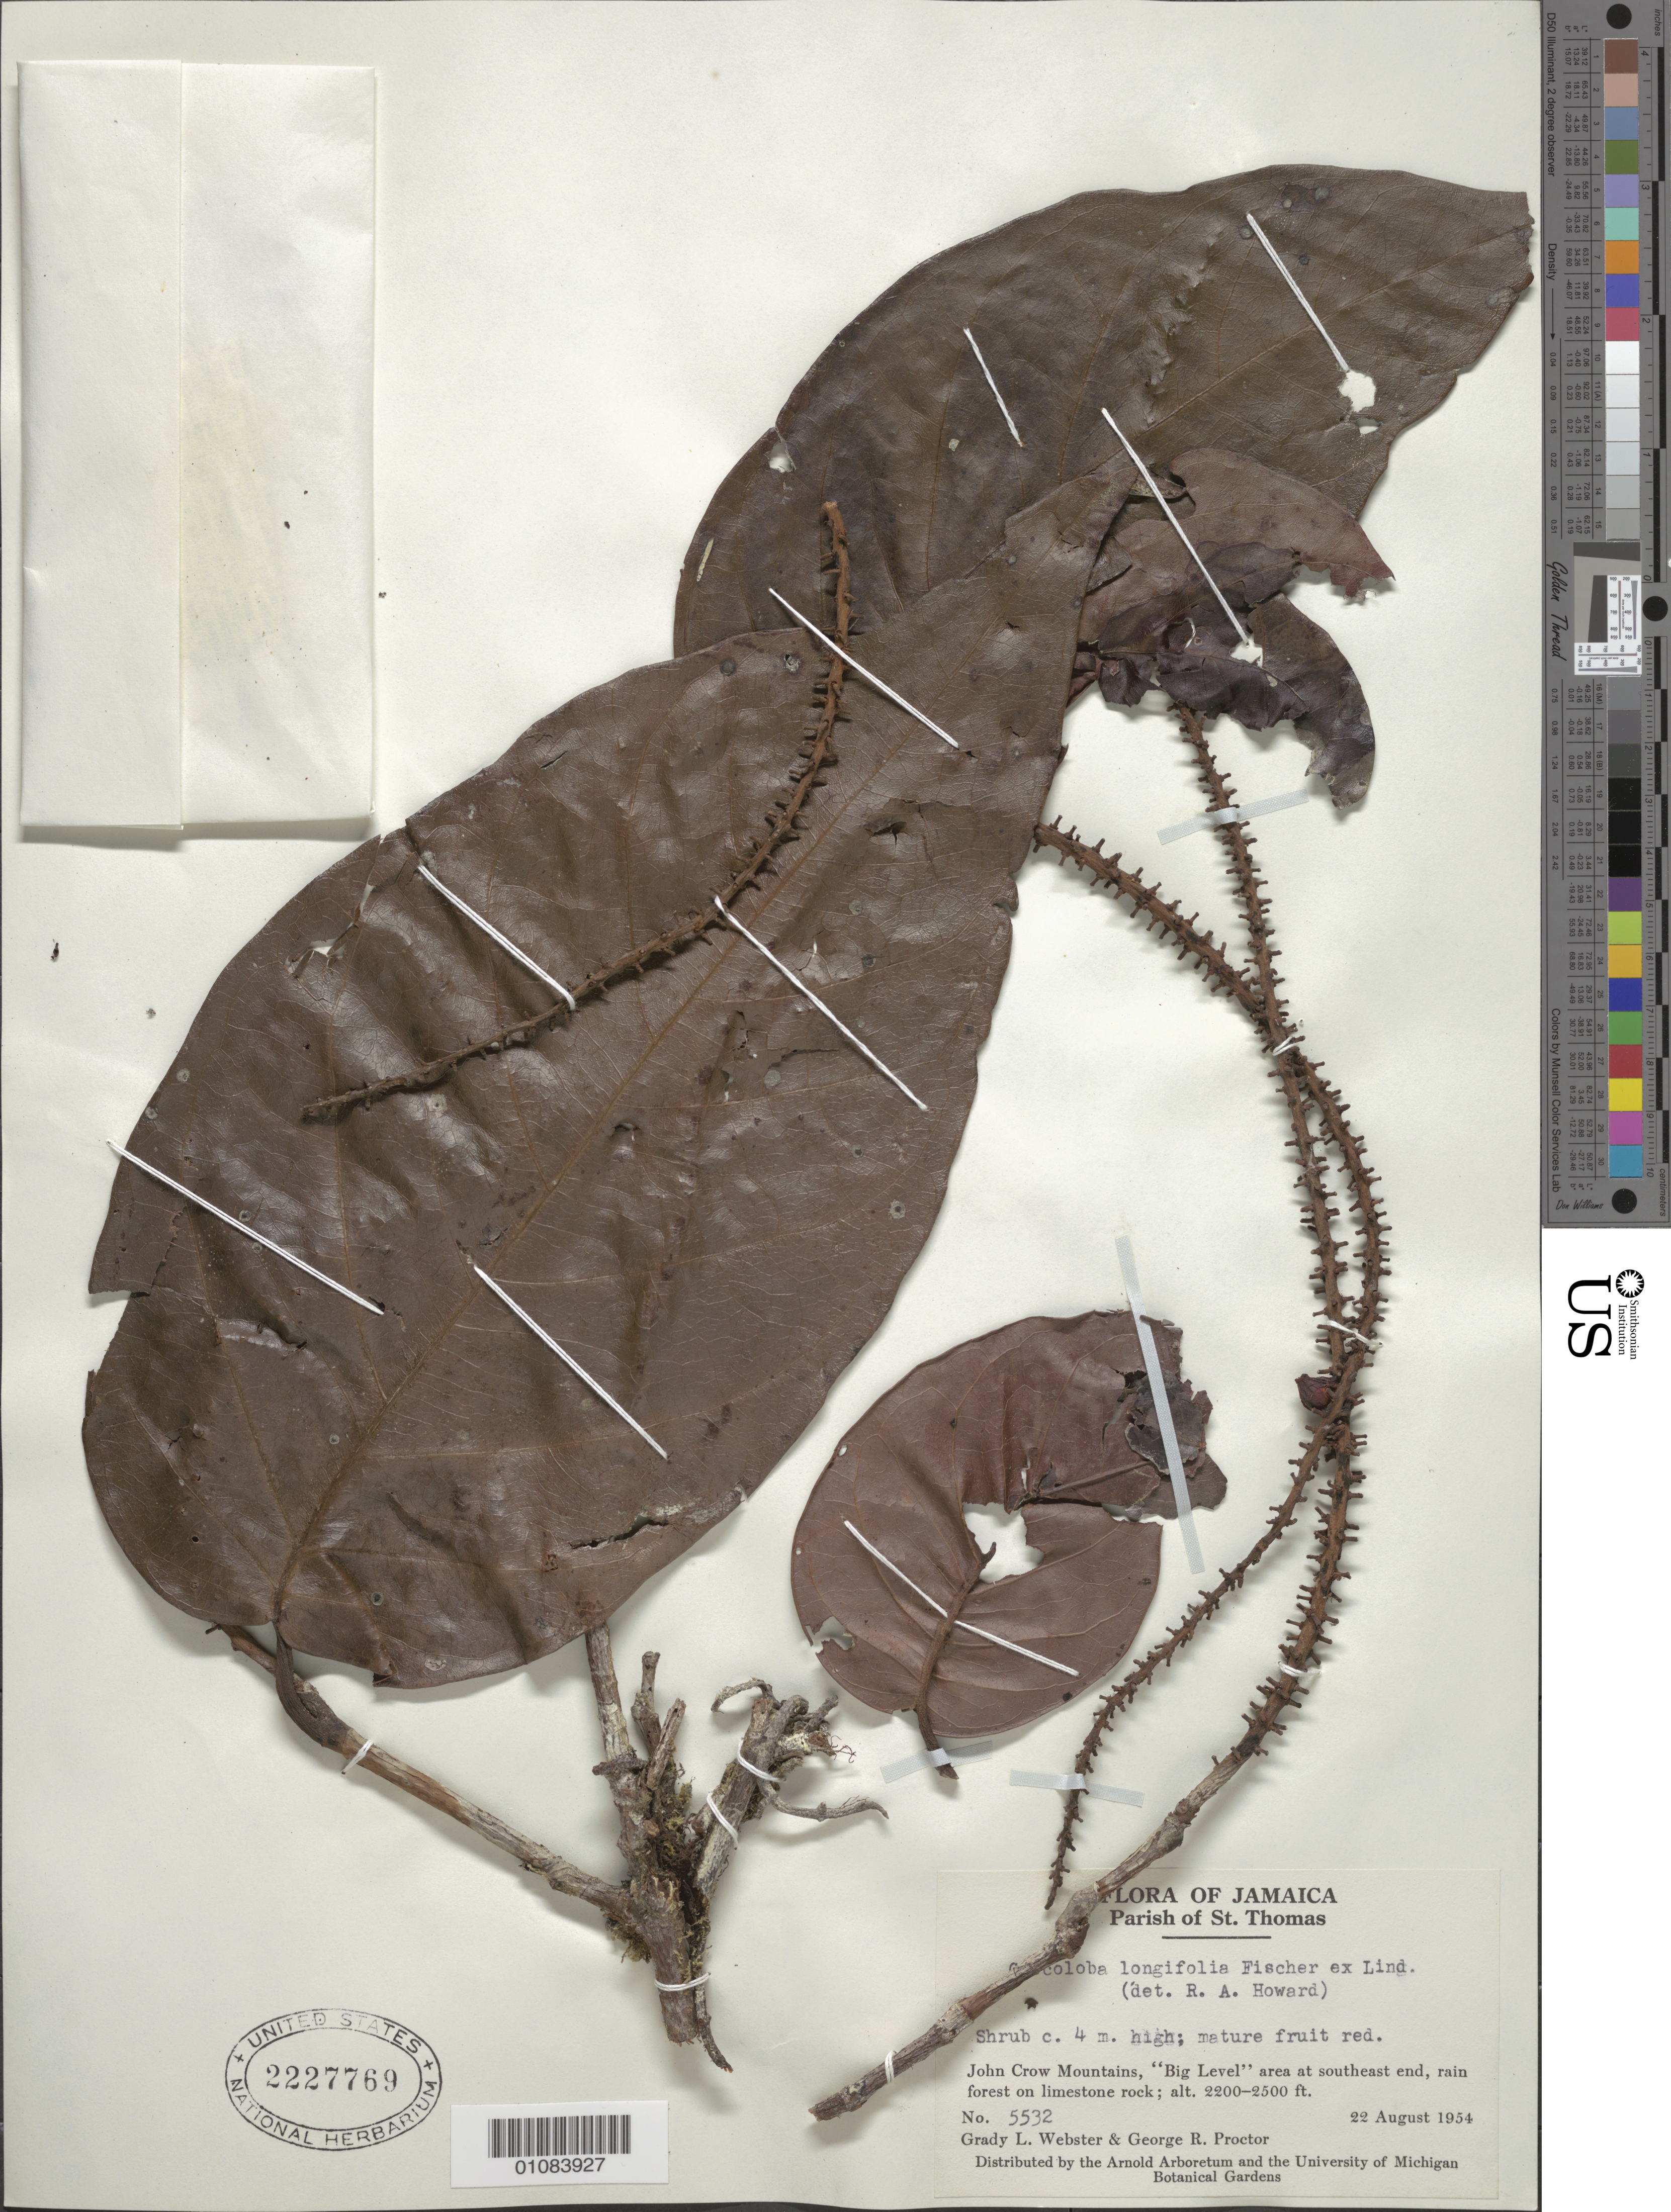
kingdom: Plantae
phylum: Tracheophyta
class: Magnoliopsida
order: Caryophyllales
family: Polygonaceae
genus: Coccoloba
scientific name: Coccoloba longifolia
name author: Fisch. ex Lindau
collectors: G. L. Webster & G. R. Proctor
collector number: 5532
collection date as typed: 22 Aug 1954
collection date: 1954-08-22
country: Jamaica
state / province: Saint Thomas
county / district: Big Level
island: Jamaica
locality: John Crow Mountain, "Big Level" area at southeast end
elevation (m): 671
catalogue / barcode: US 2227769